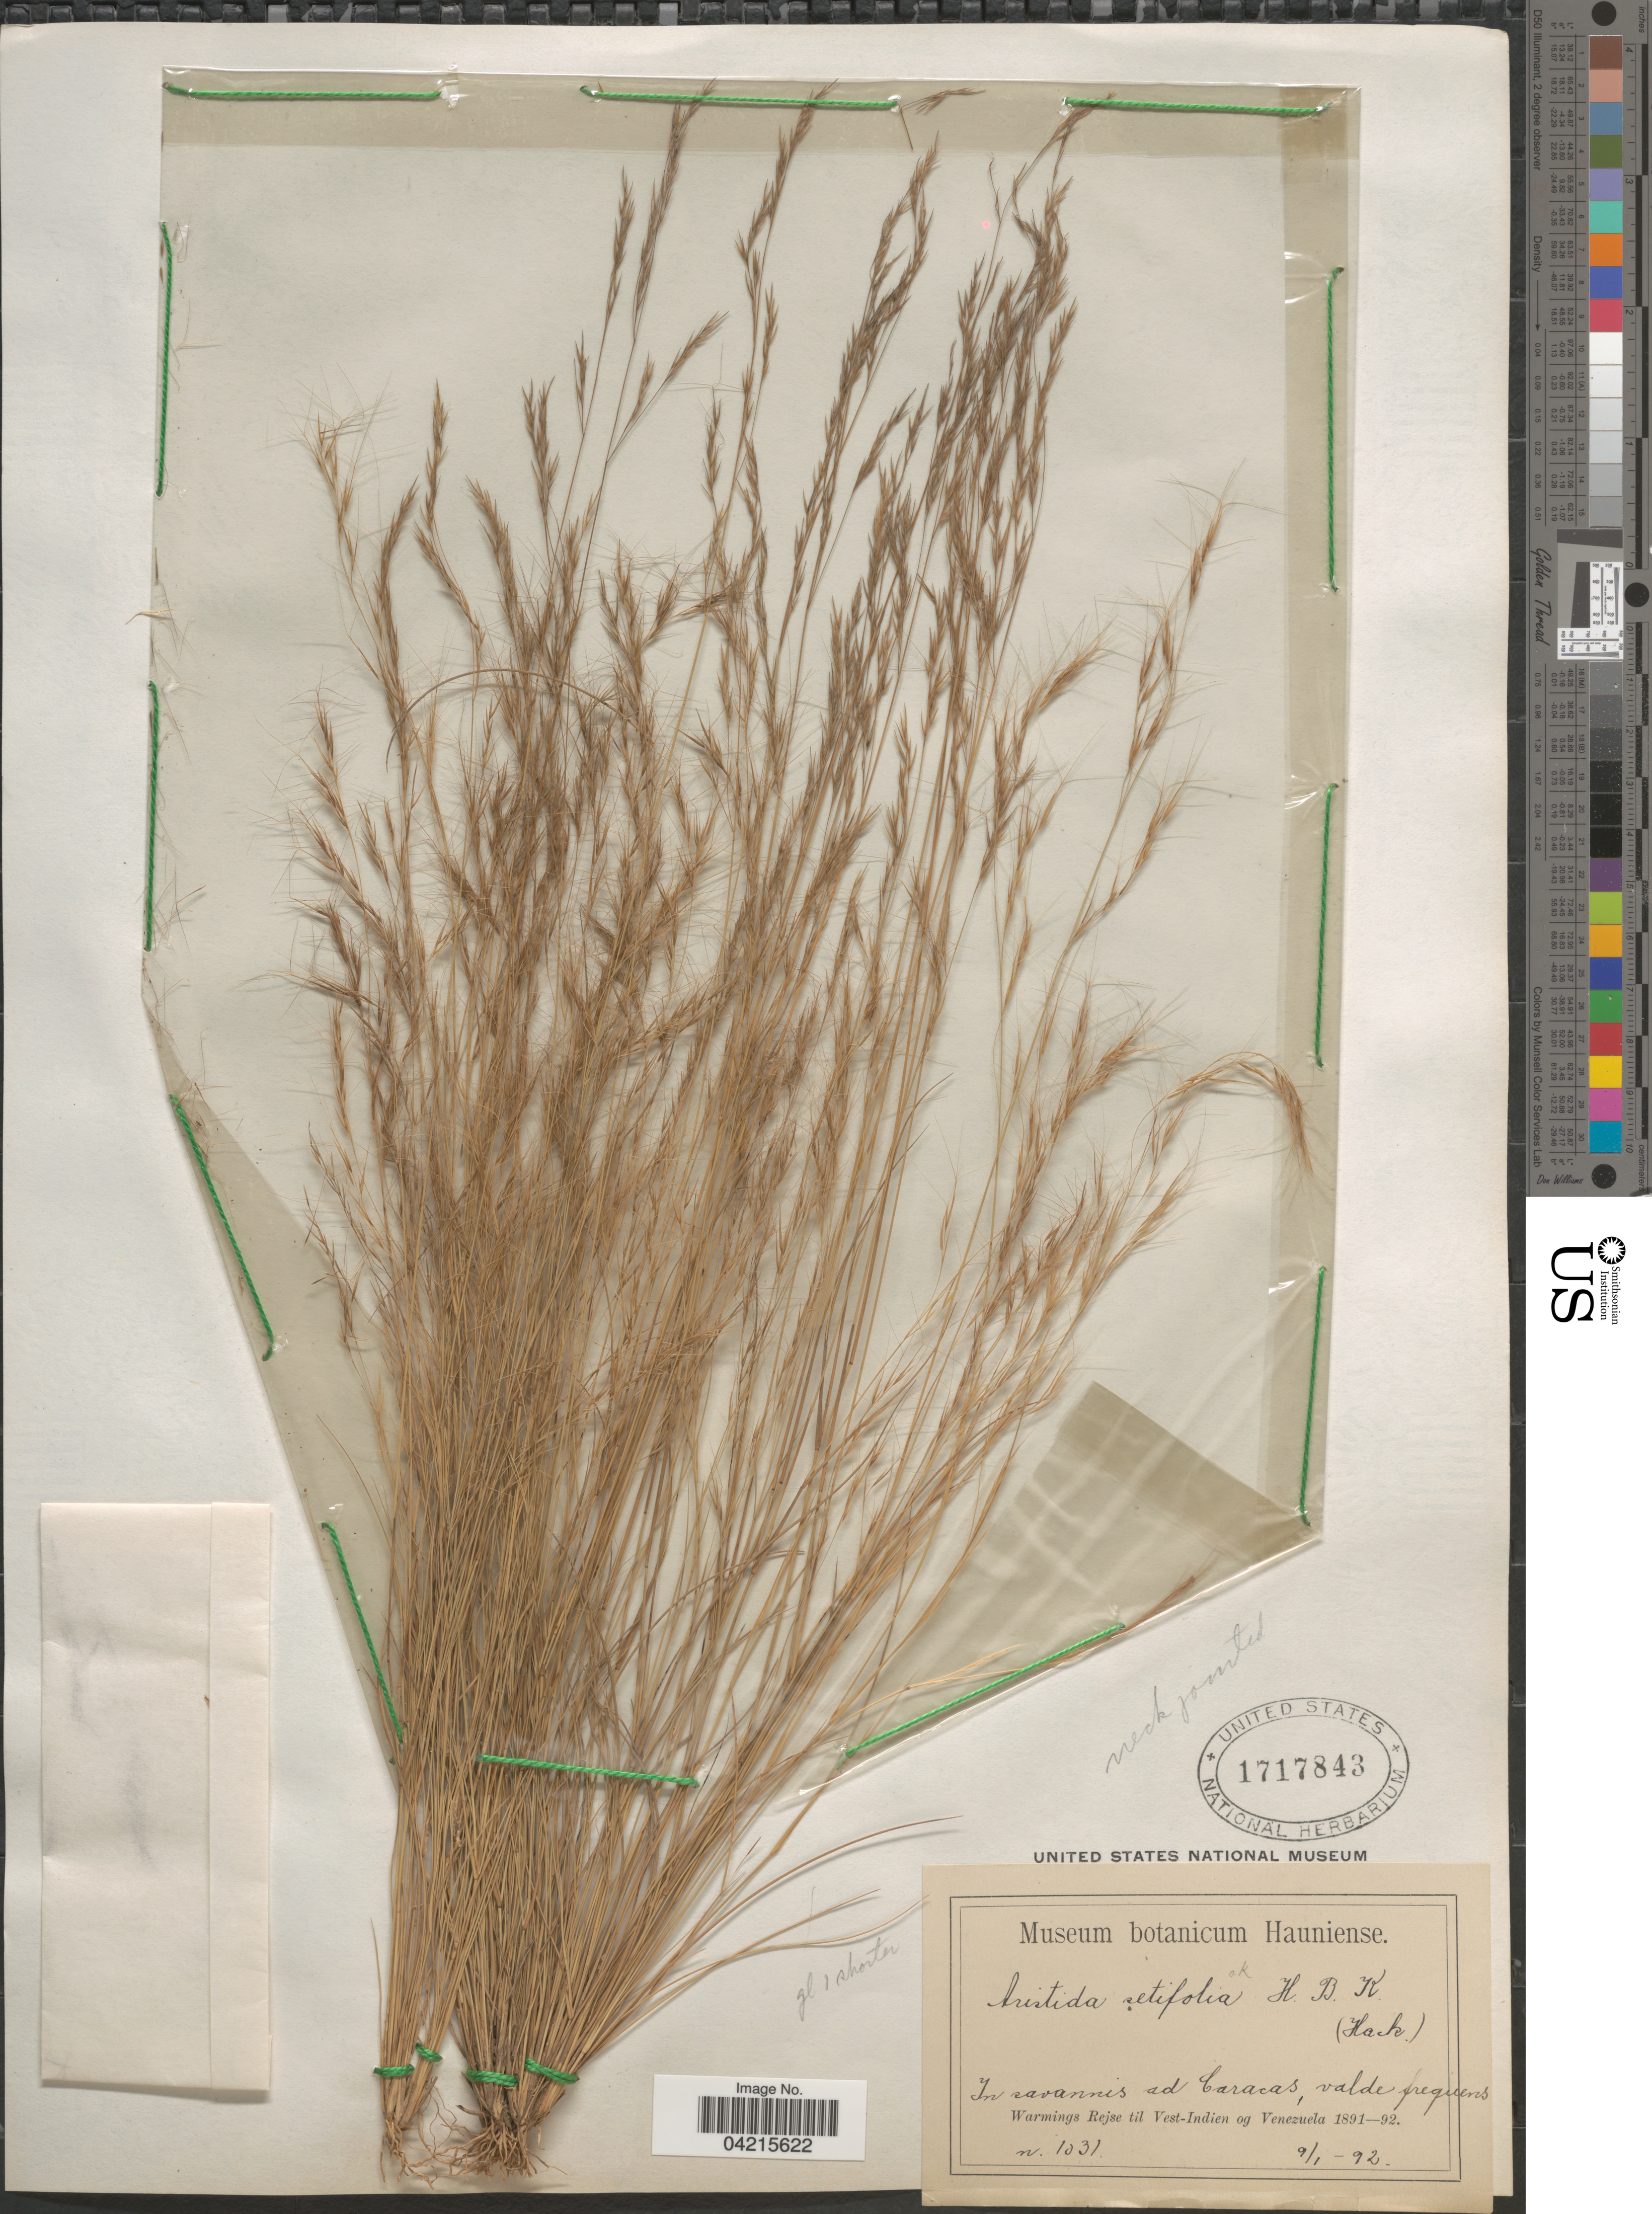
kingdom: Plantae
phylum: Tracheophyta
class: Liliopsida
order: Poales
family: Poaceae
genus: Aristida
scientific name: Aristida setifolia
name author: Kunth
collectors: -. Warmings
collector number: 1031*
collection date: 1892-01-09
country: Venezuela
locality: In savannis ad Caracas, valde frequens. Warmings Rejse til Vest-Indien og Venezuela 1891-92.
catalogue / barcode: US 1717843